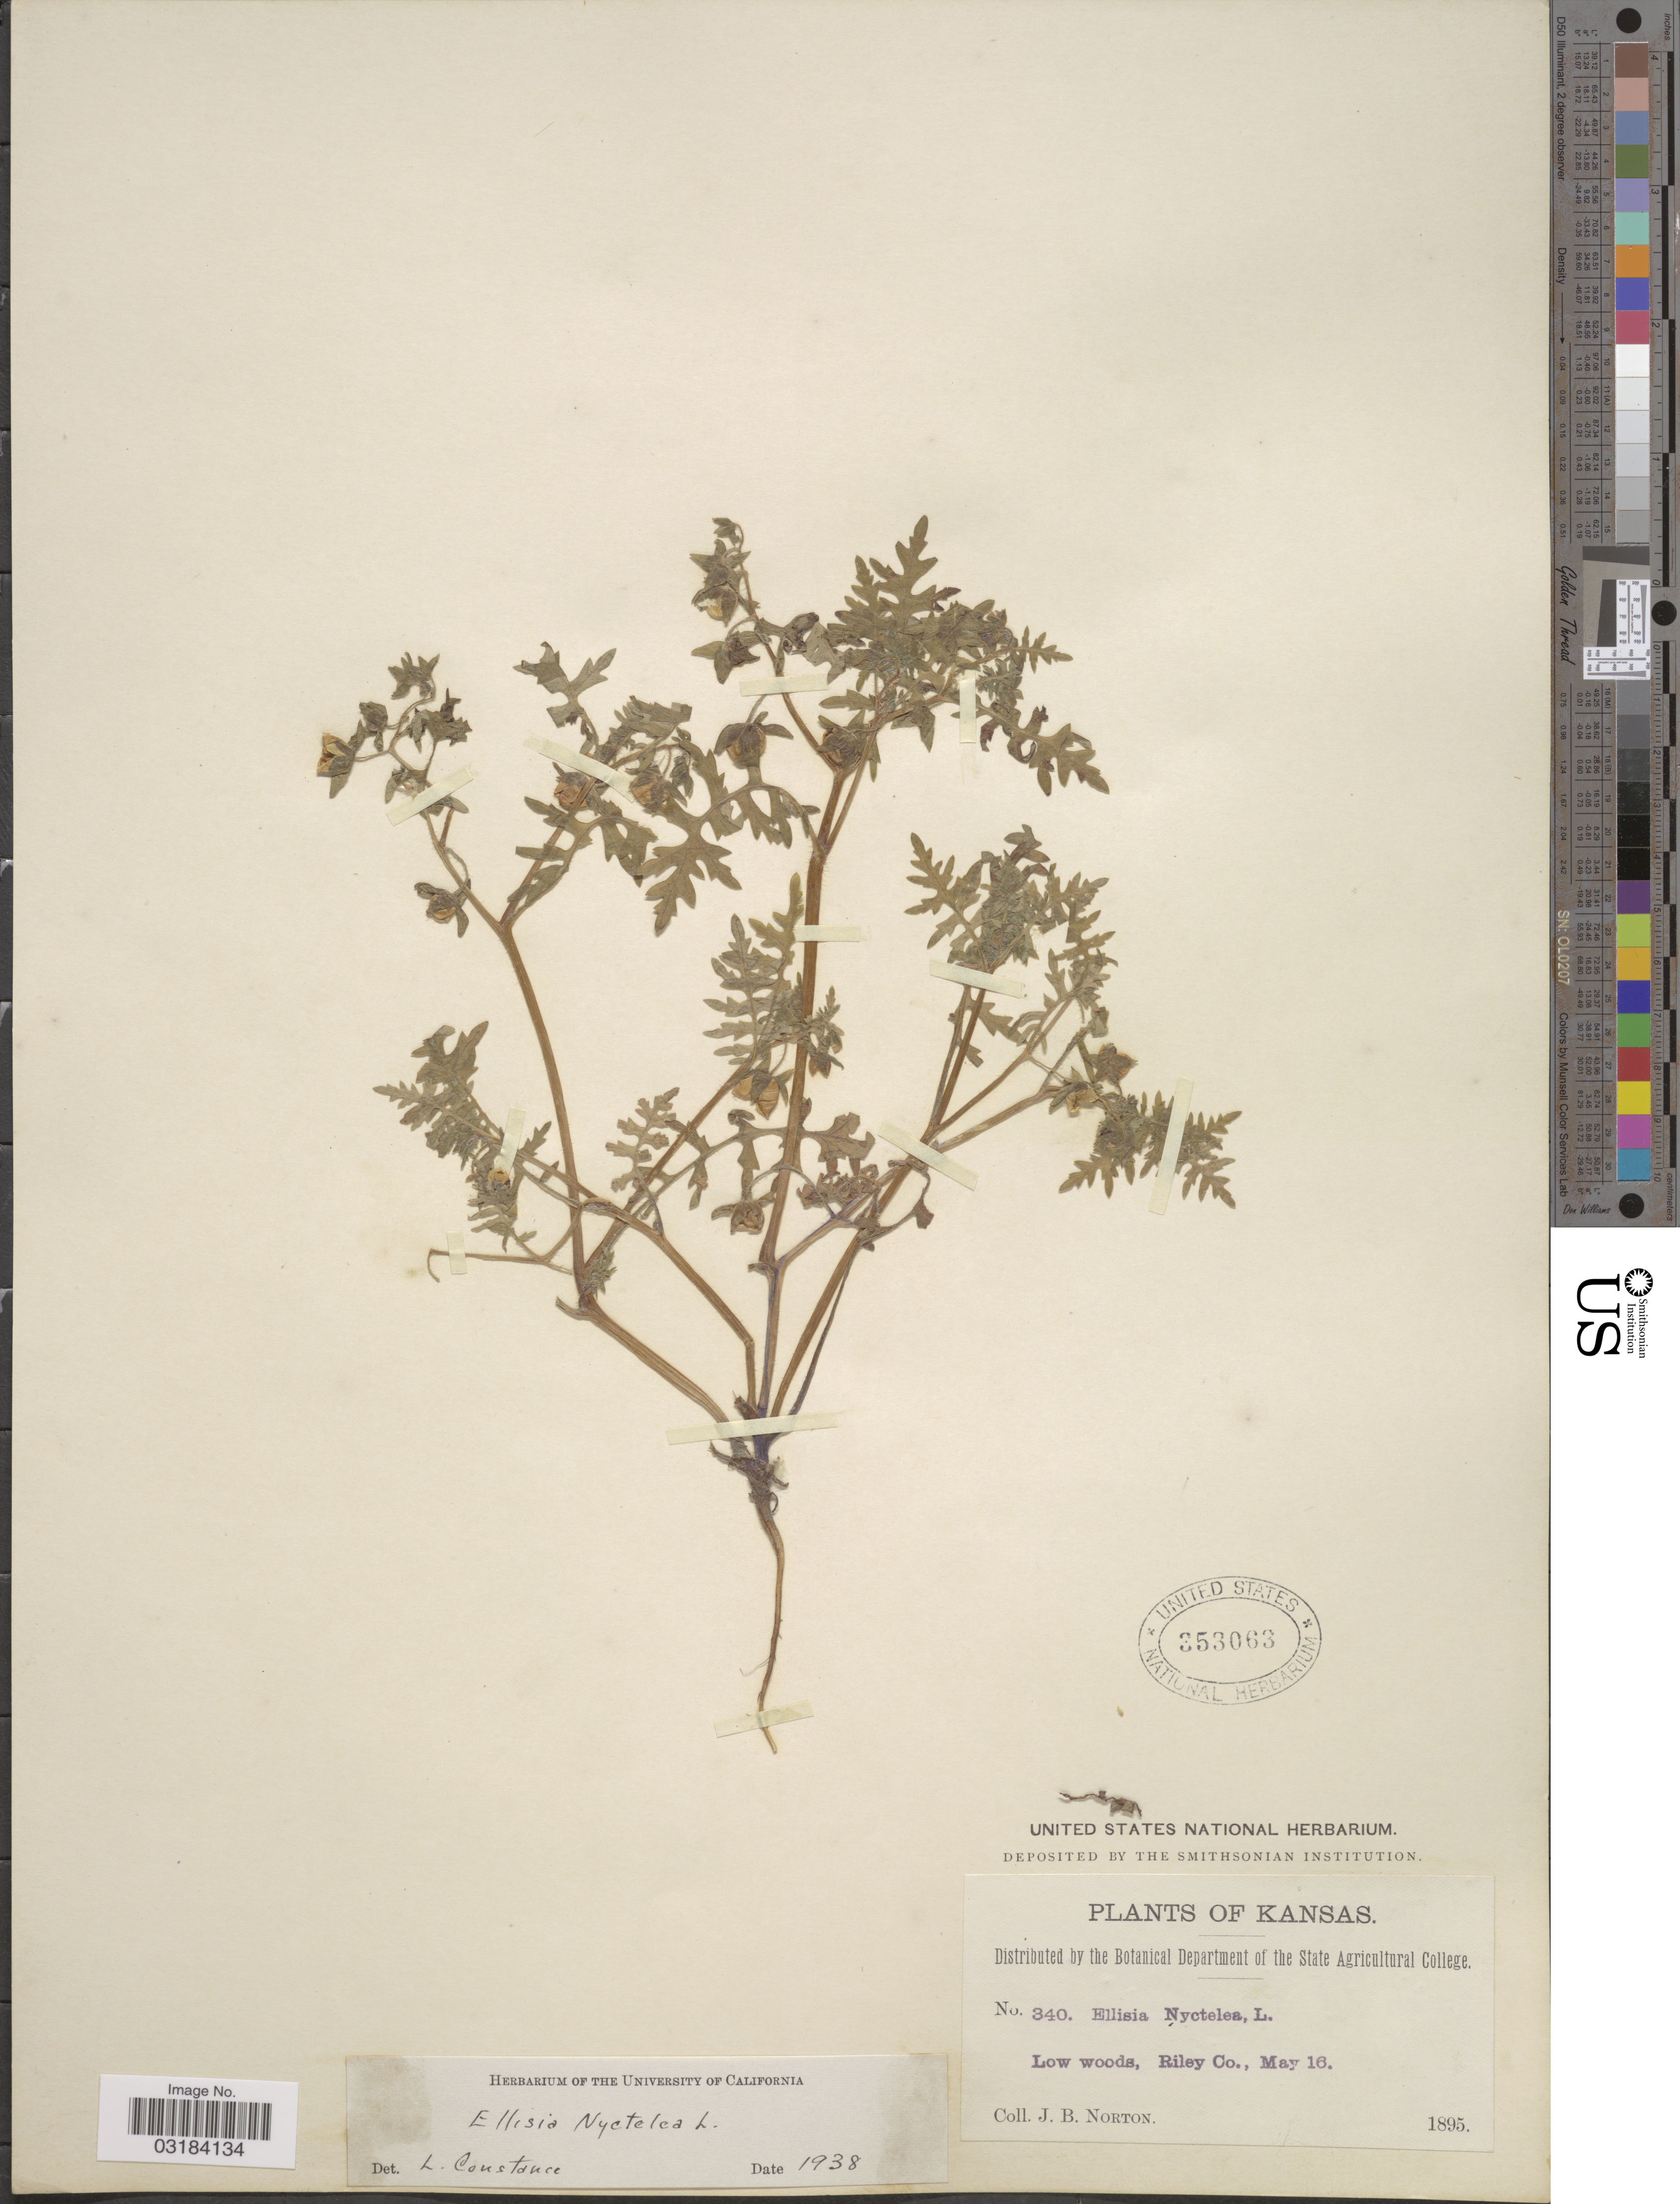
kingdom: Plantae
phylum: Tracheophyta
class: Magnoliopsida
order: Boraginales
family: Hydrophyllaceae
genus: Ellisia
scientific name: Ellisia nyctelea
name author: L.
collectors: J. B. Norton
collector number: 340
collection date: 1895-05-16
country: United States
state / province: Kansas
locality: Low woods, Riley Co.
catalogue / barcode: US 353063